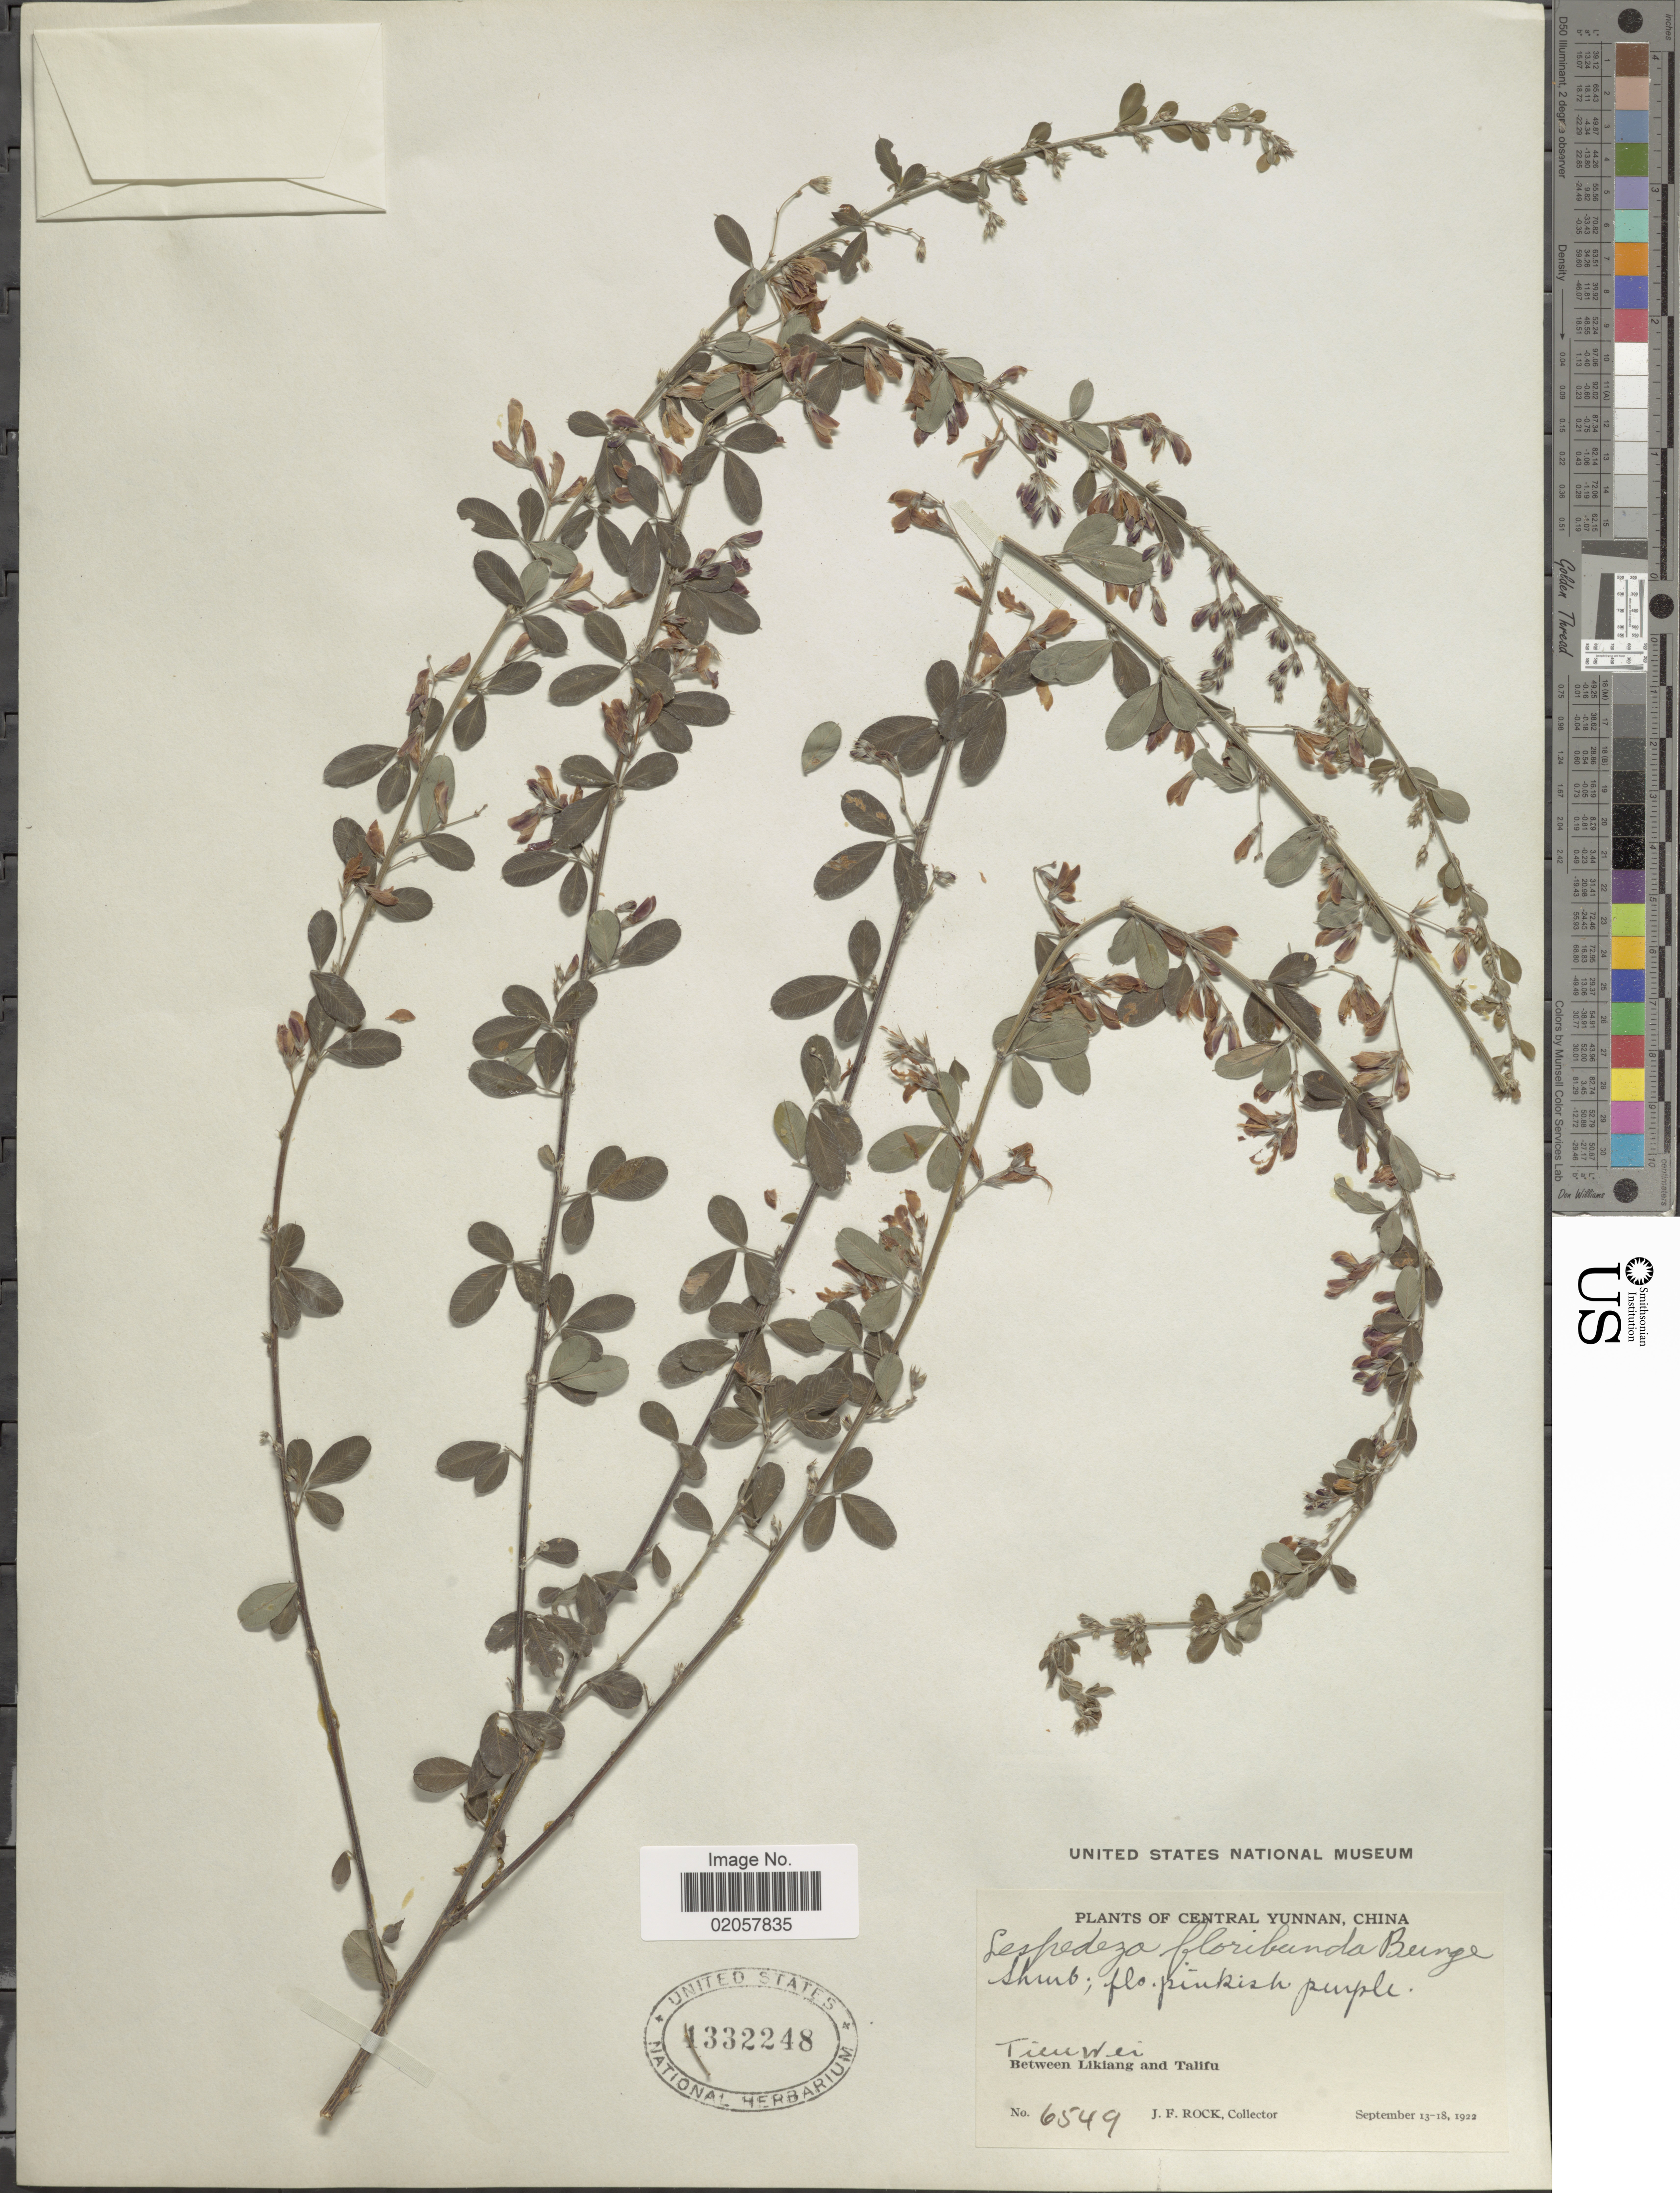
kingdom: Plantae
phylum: Tracheophyta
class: Magnoliopsida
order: Fabales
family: Fabaceae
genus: Lespedeza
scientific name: Lespedeza floribunda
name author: Bunge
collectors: J. Rock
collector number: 6549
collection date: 1922-09-13/1922-09-18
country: China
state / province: Yunnan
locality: Central Yunnan, Tieu Wei, between Lekiang and Talifu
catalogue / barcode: US 4332248